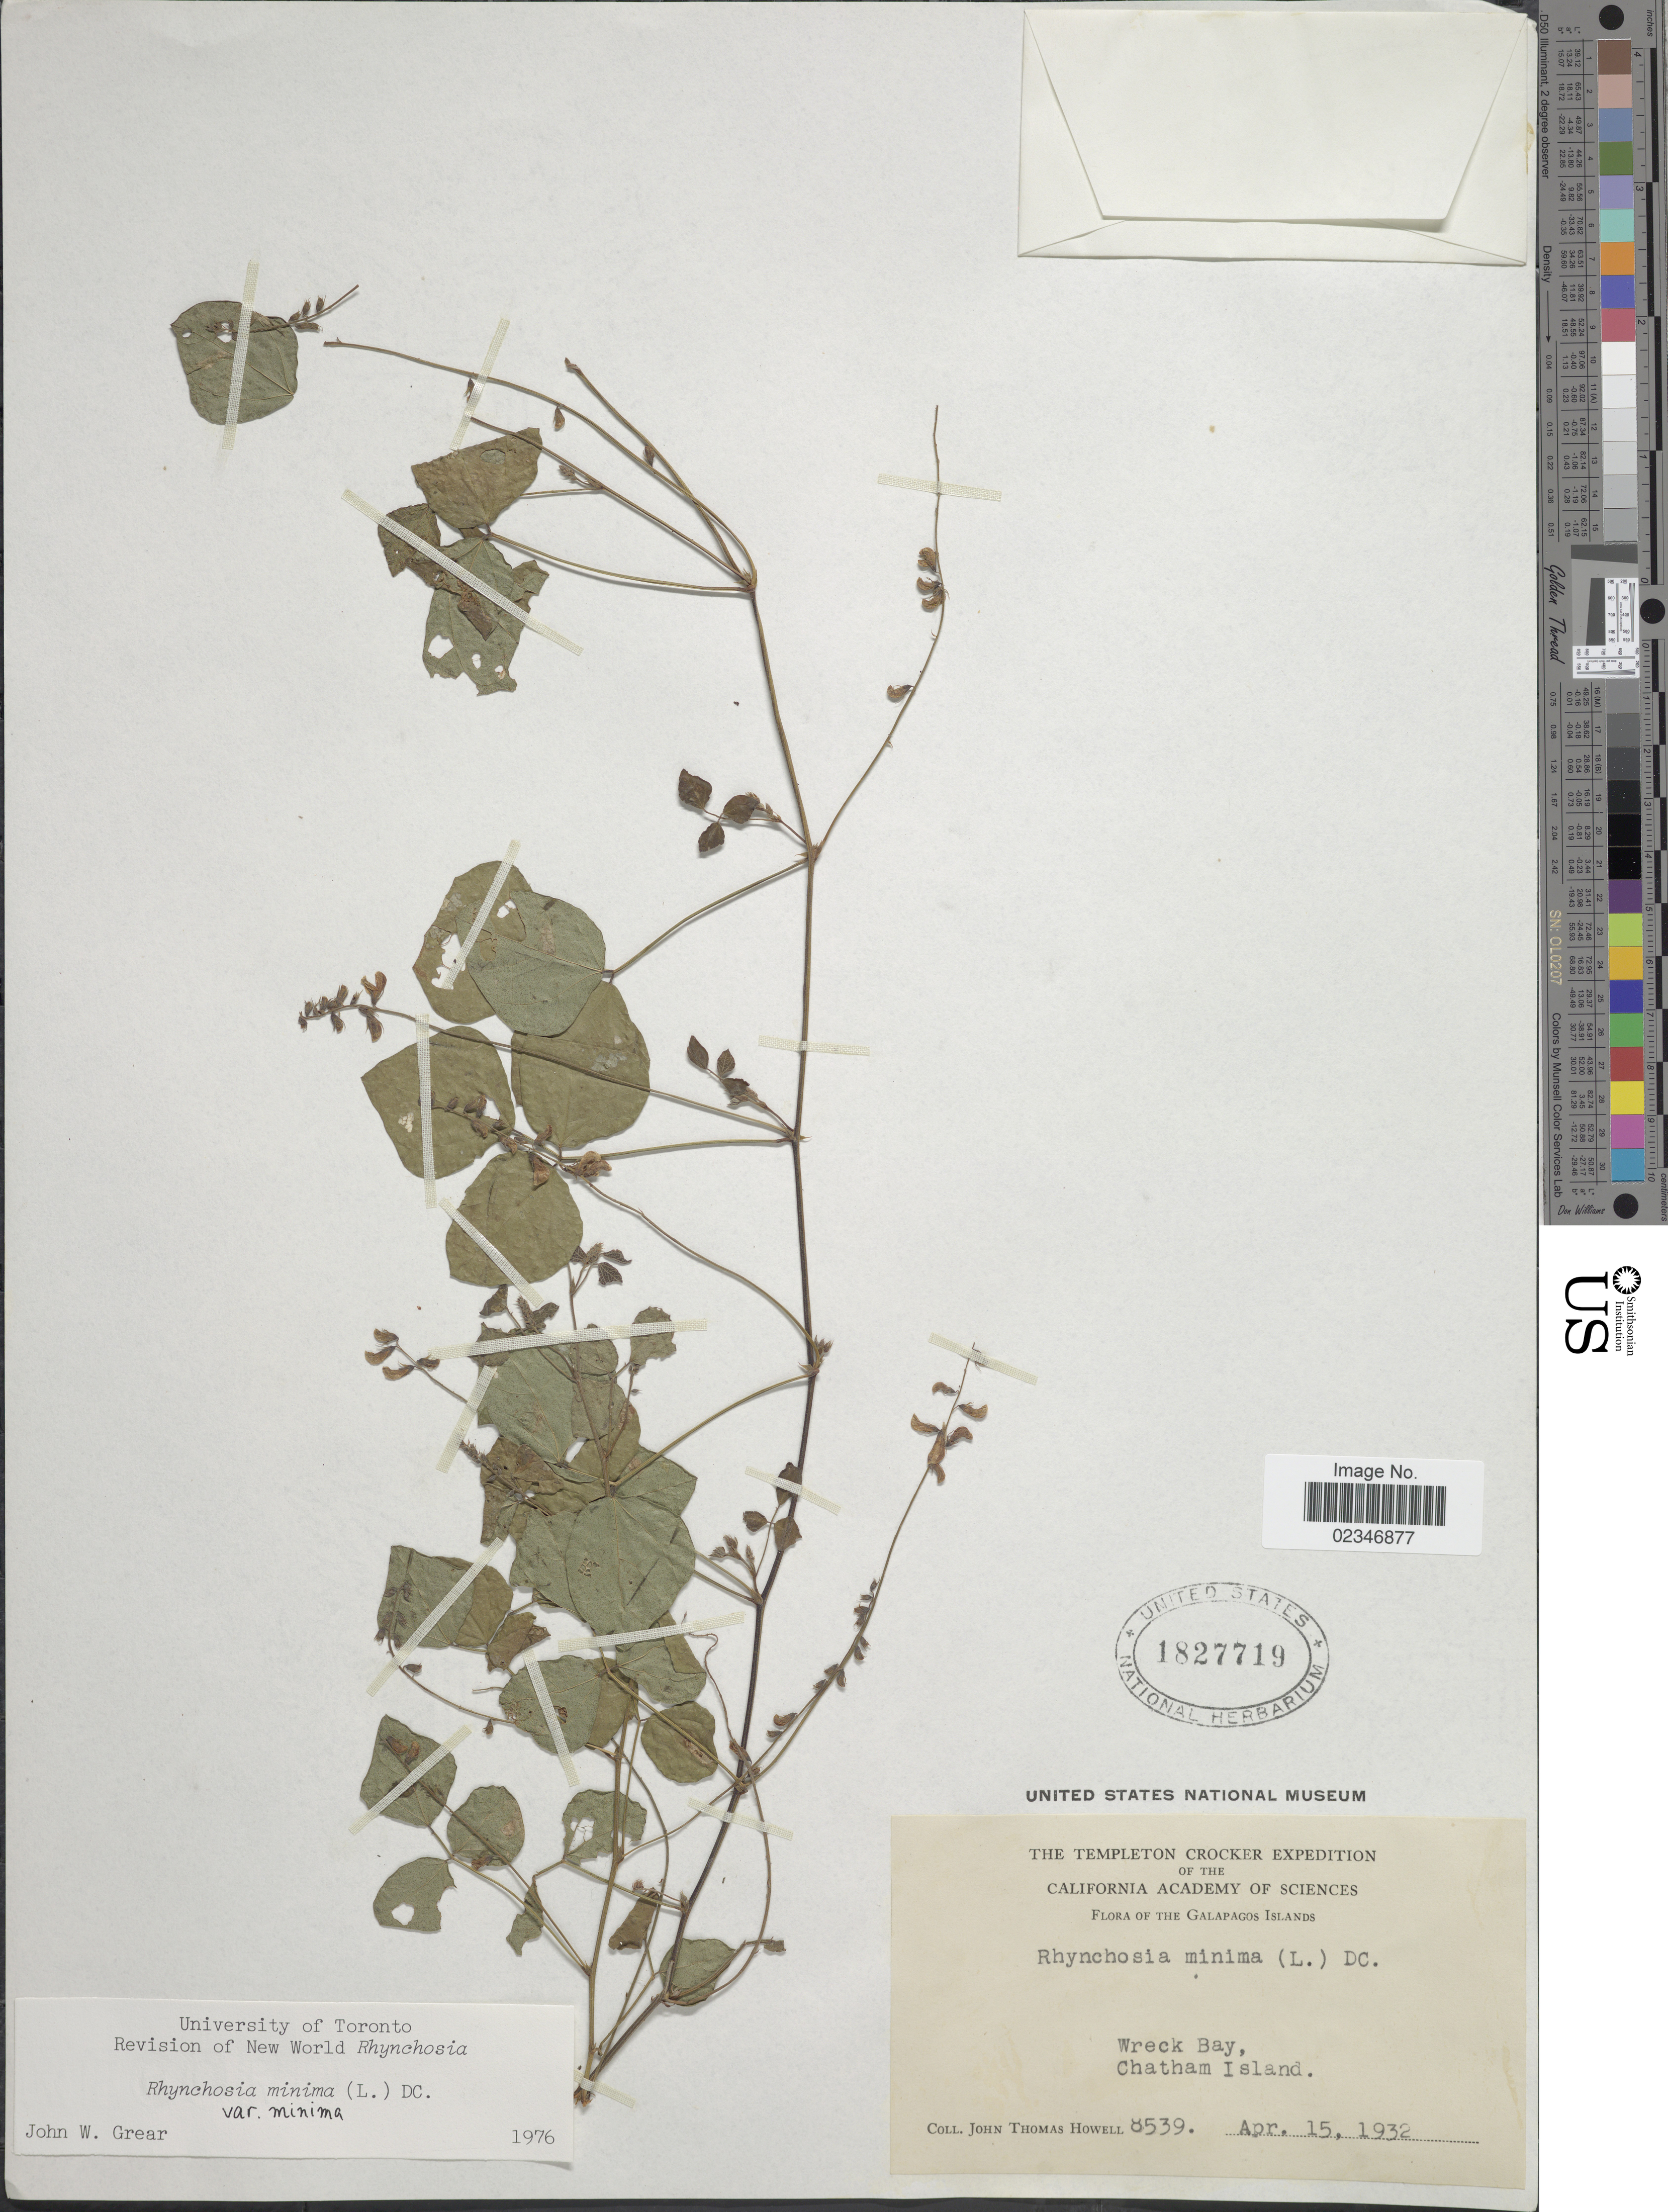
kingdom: Plantae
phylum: Tracheophyta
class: Magnoliopsida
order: Fabales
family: Fabaceae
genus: Rhynchosia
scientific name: Rhynchosia minima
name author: (L.) DC.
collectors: J. T. Howell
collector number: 8539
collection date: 1932-04-15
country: Ecuador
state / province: Colón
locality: The Galapagos Islands, Wreck Bay, Chatham Island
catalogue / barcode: US 1827719